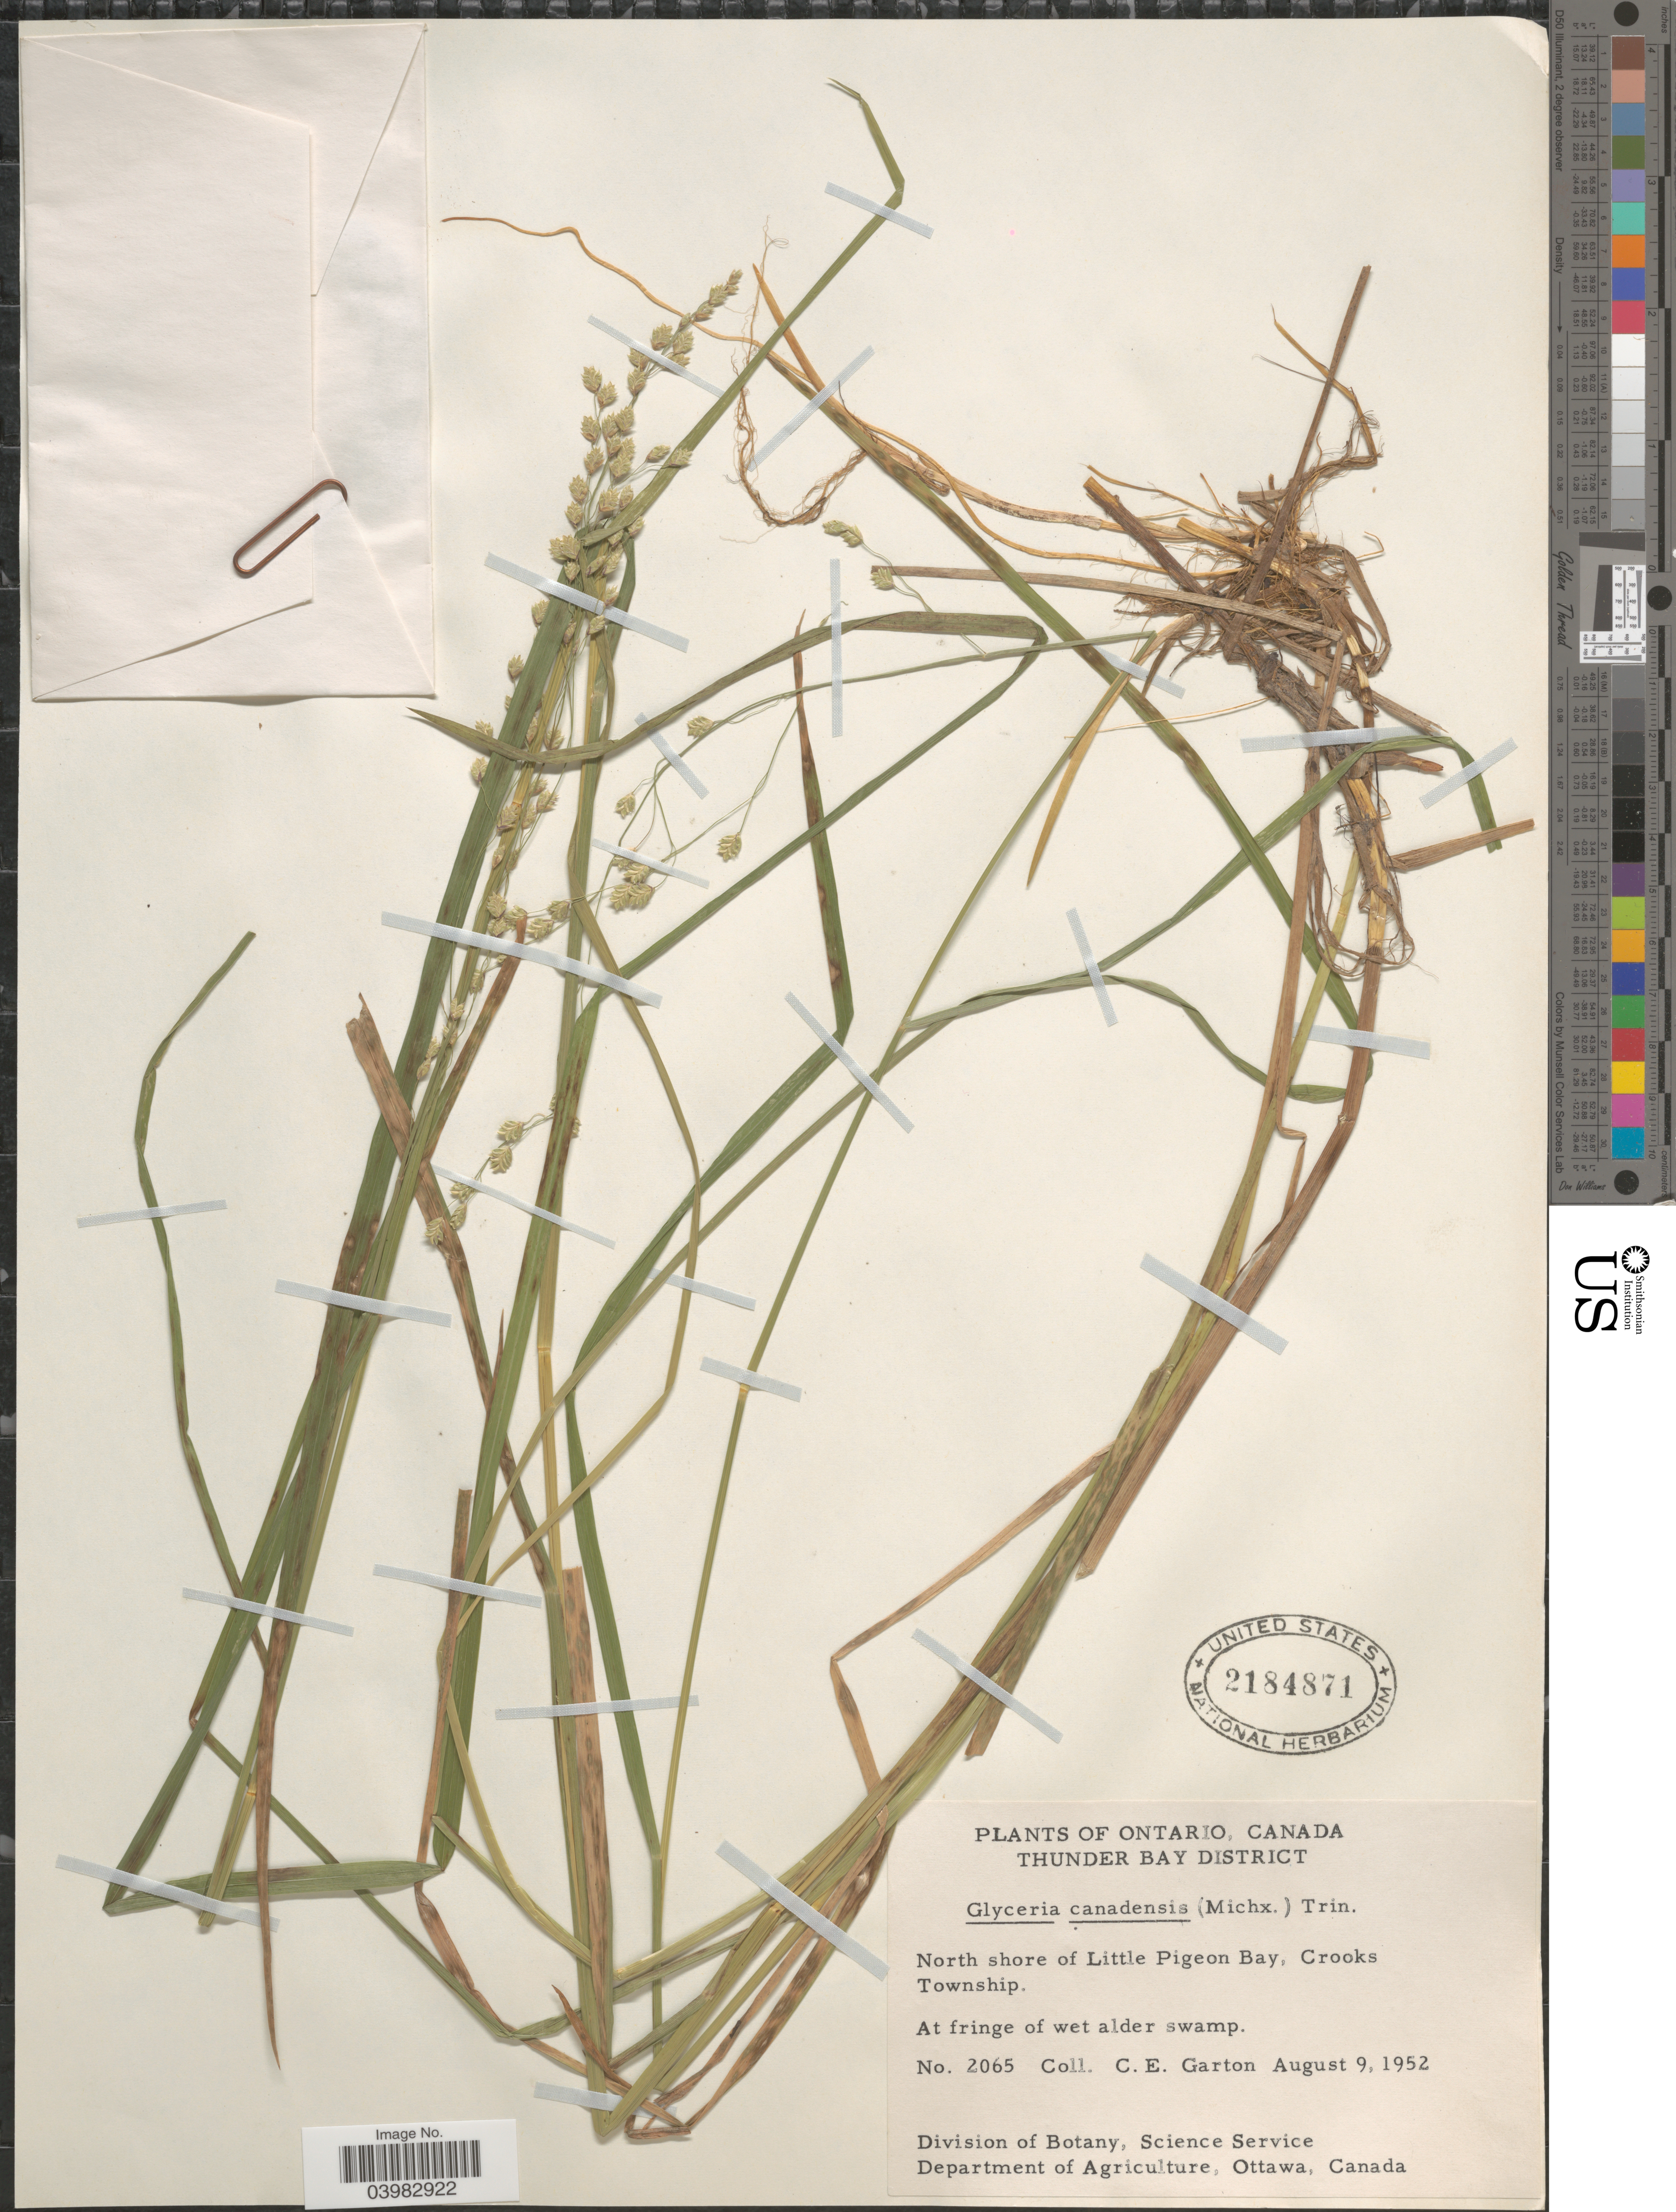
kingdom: Plantae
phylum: Tracheophyta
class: Liliopsida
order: Poales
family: Poaceae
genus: Glyceria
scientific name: Glyceria canadensis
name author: (Michx.) Trin.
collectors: C. E. Garton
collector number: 2065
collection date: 1952-08-09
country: Canada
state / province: Ontario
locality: Thunder Bay District. North shore of Little Pigeon Bay, Crooks Township.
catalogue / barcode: US 2184871